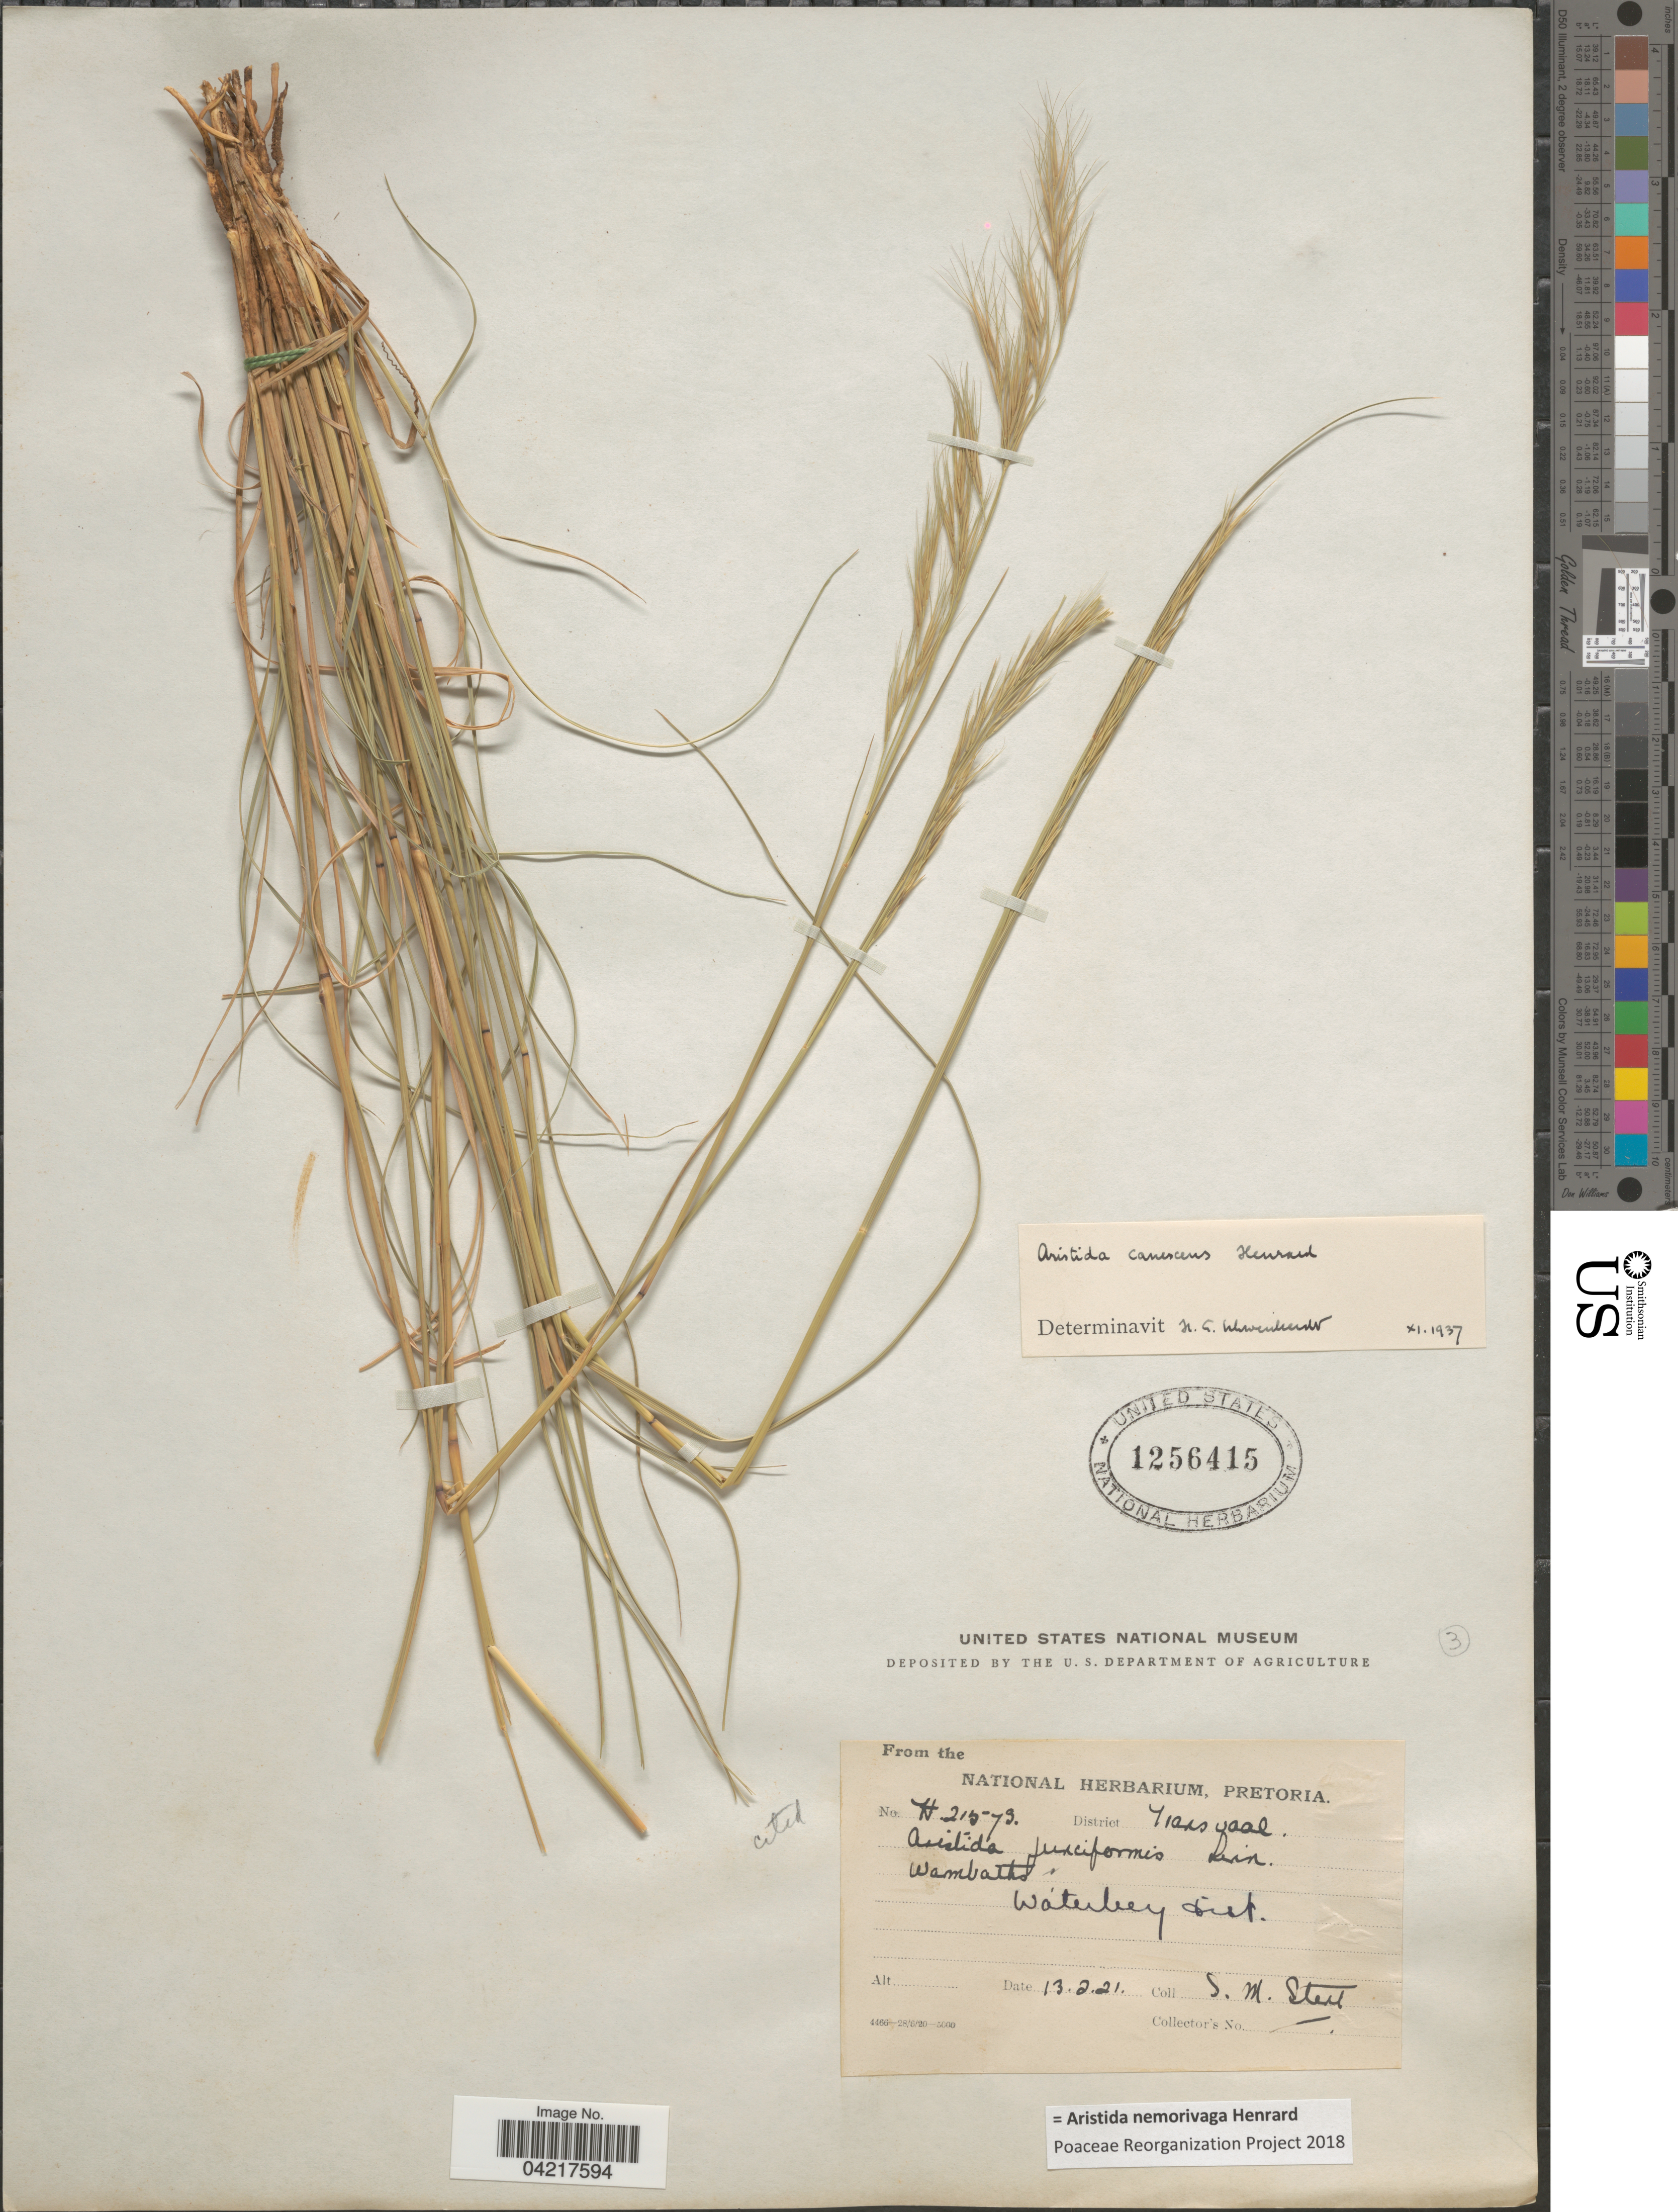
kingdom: Plantae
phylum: Tracheophyta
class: Liliopsida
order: Poales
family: Poaceae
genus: Aristida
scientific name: Aristida nemorivaga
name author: Henr.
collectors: S. Stent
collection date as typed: Transcribed d/m/y: 13/2/21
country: South Africa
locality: District Transvaal. Waterbey Dist.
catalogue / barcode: US 1256415